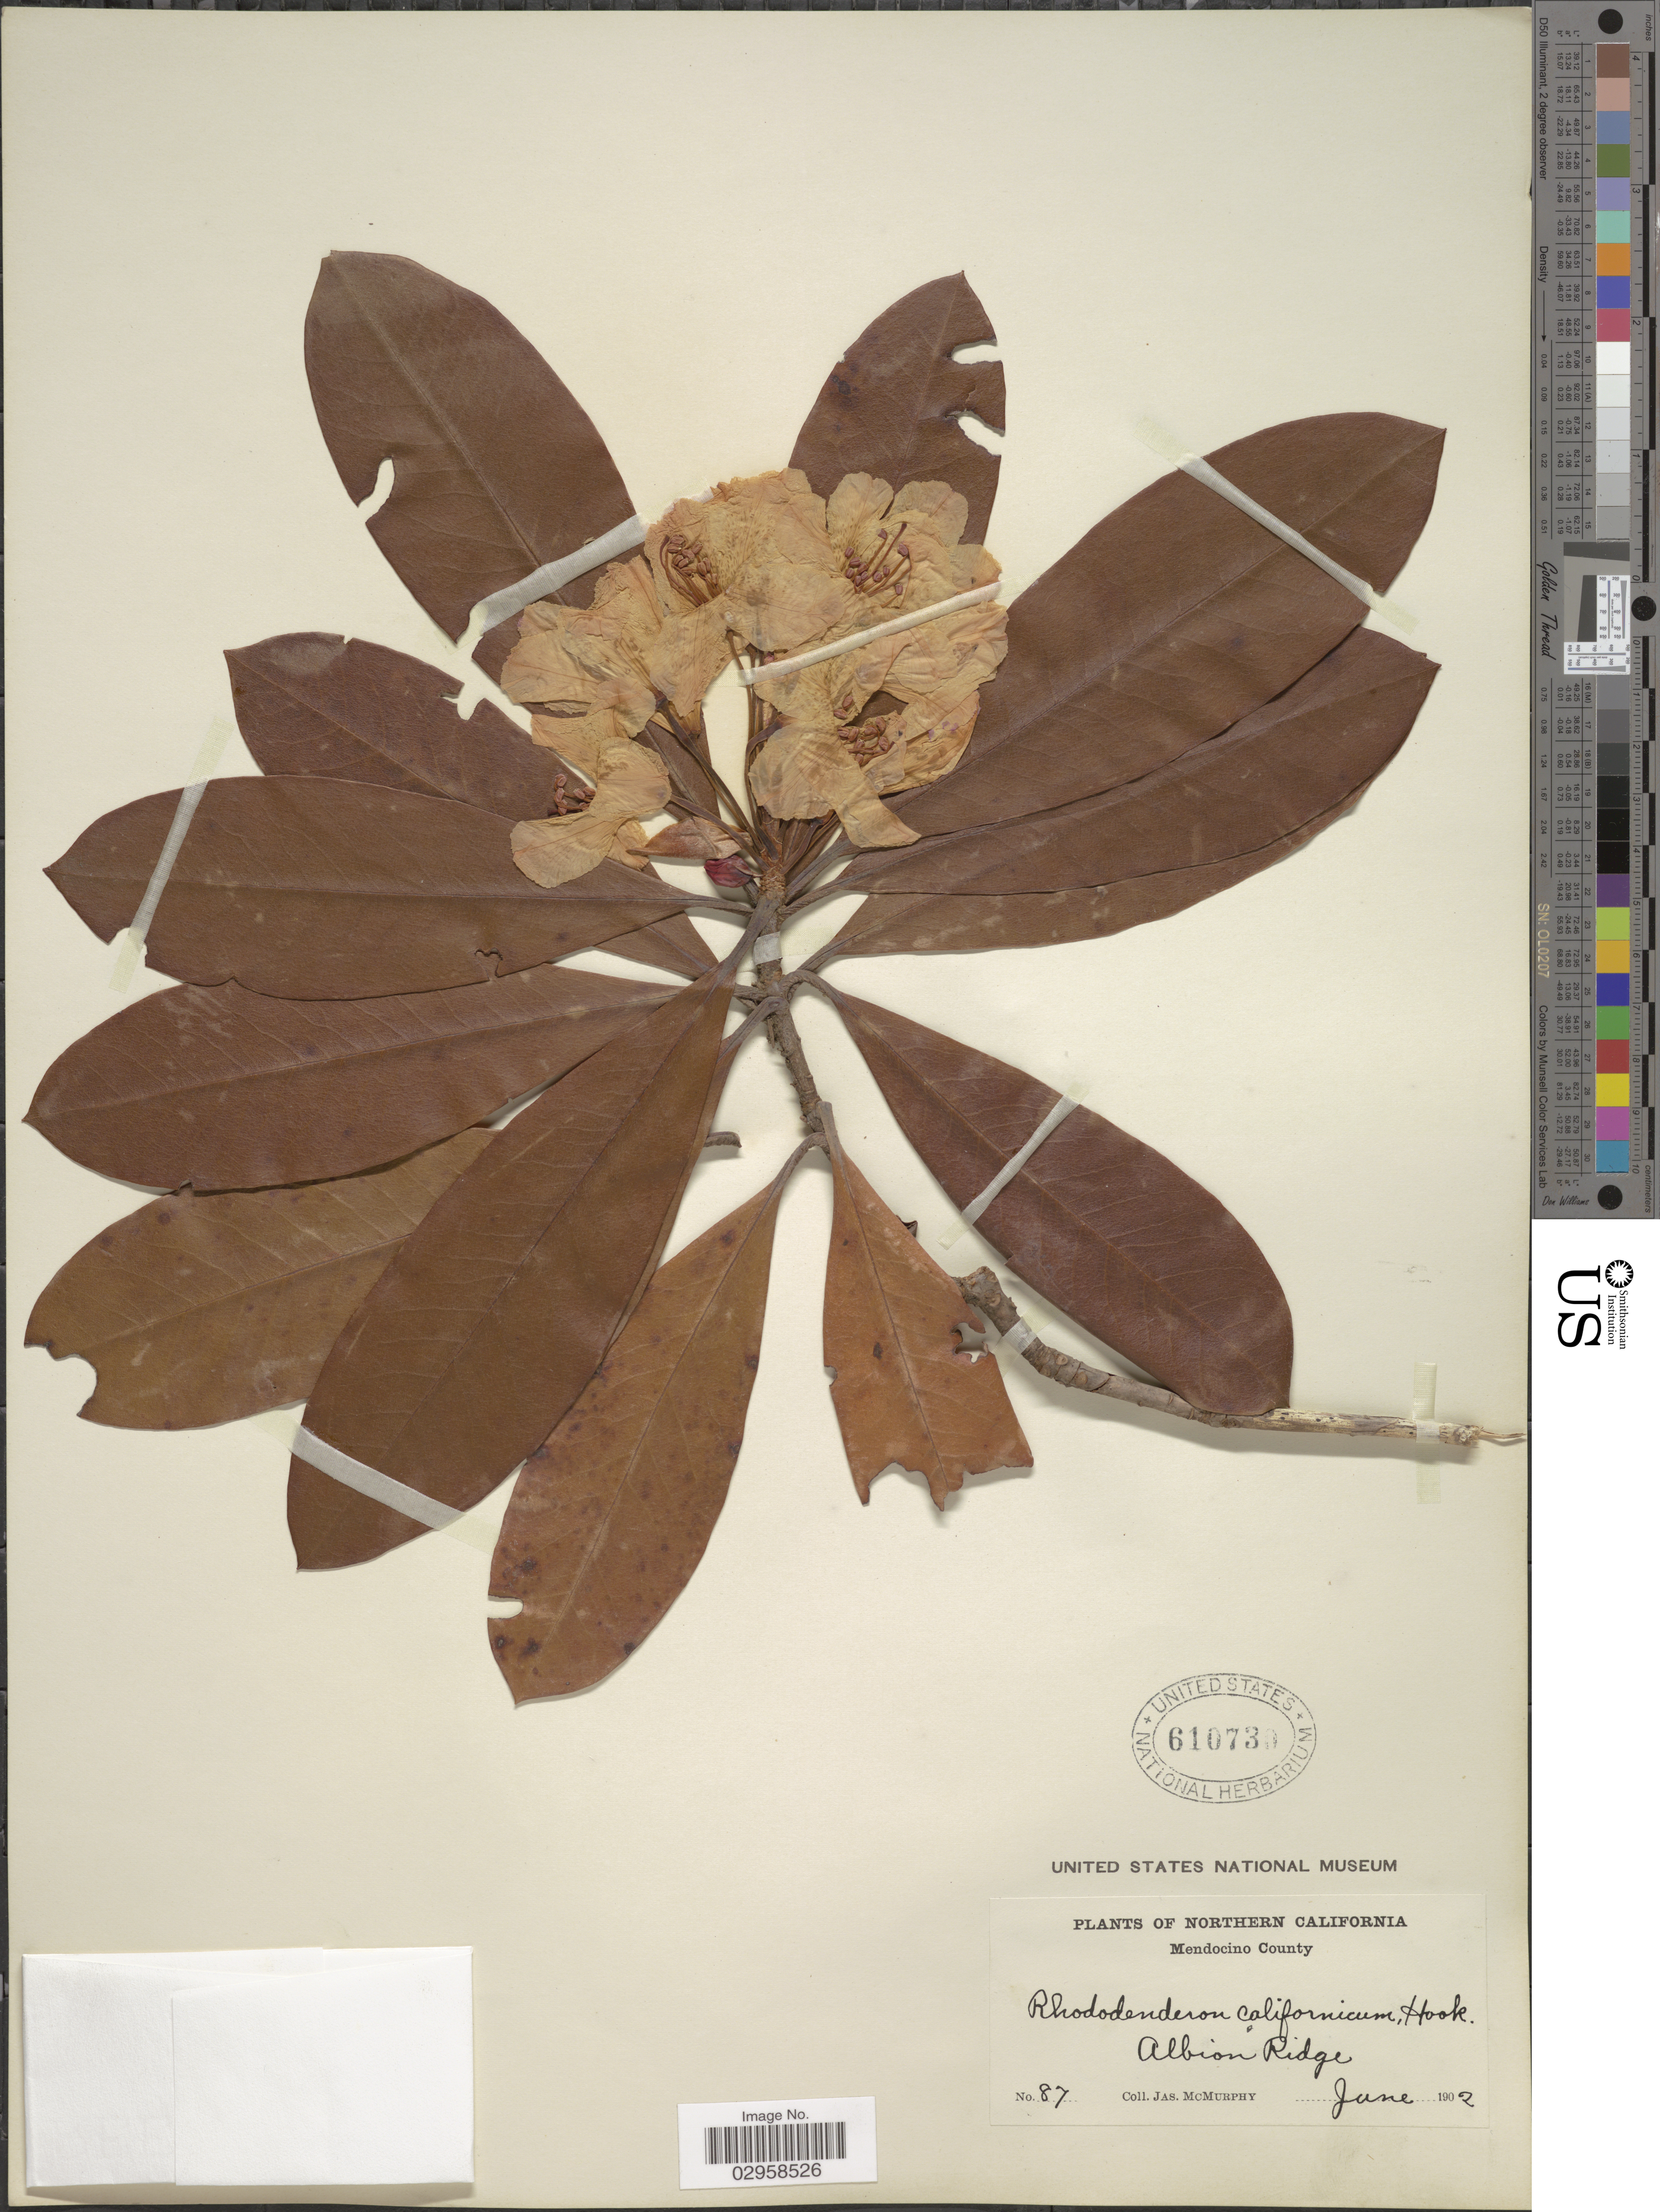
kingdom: Plantae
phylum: Tracheophyta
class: Magnoliopsida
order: Ericales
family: Ericaceae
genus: Rhododendron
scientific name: Rhododendron macrophyllum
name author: D. Don ex G. Don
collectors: J. MacMurphy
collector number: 87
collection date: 1902-06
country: United States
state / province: California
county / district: Mendocino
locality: Northern California. Mendocino County. Albion Ridge.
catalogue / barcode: US 610730